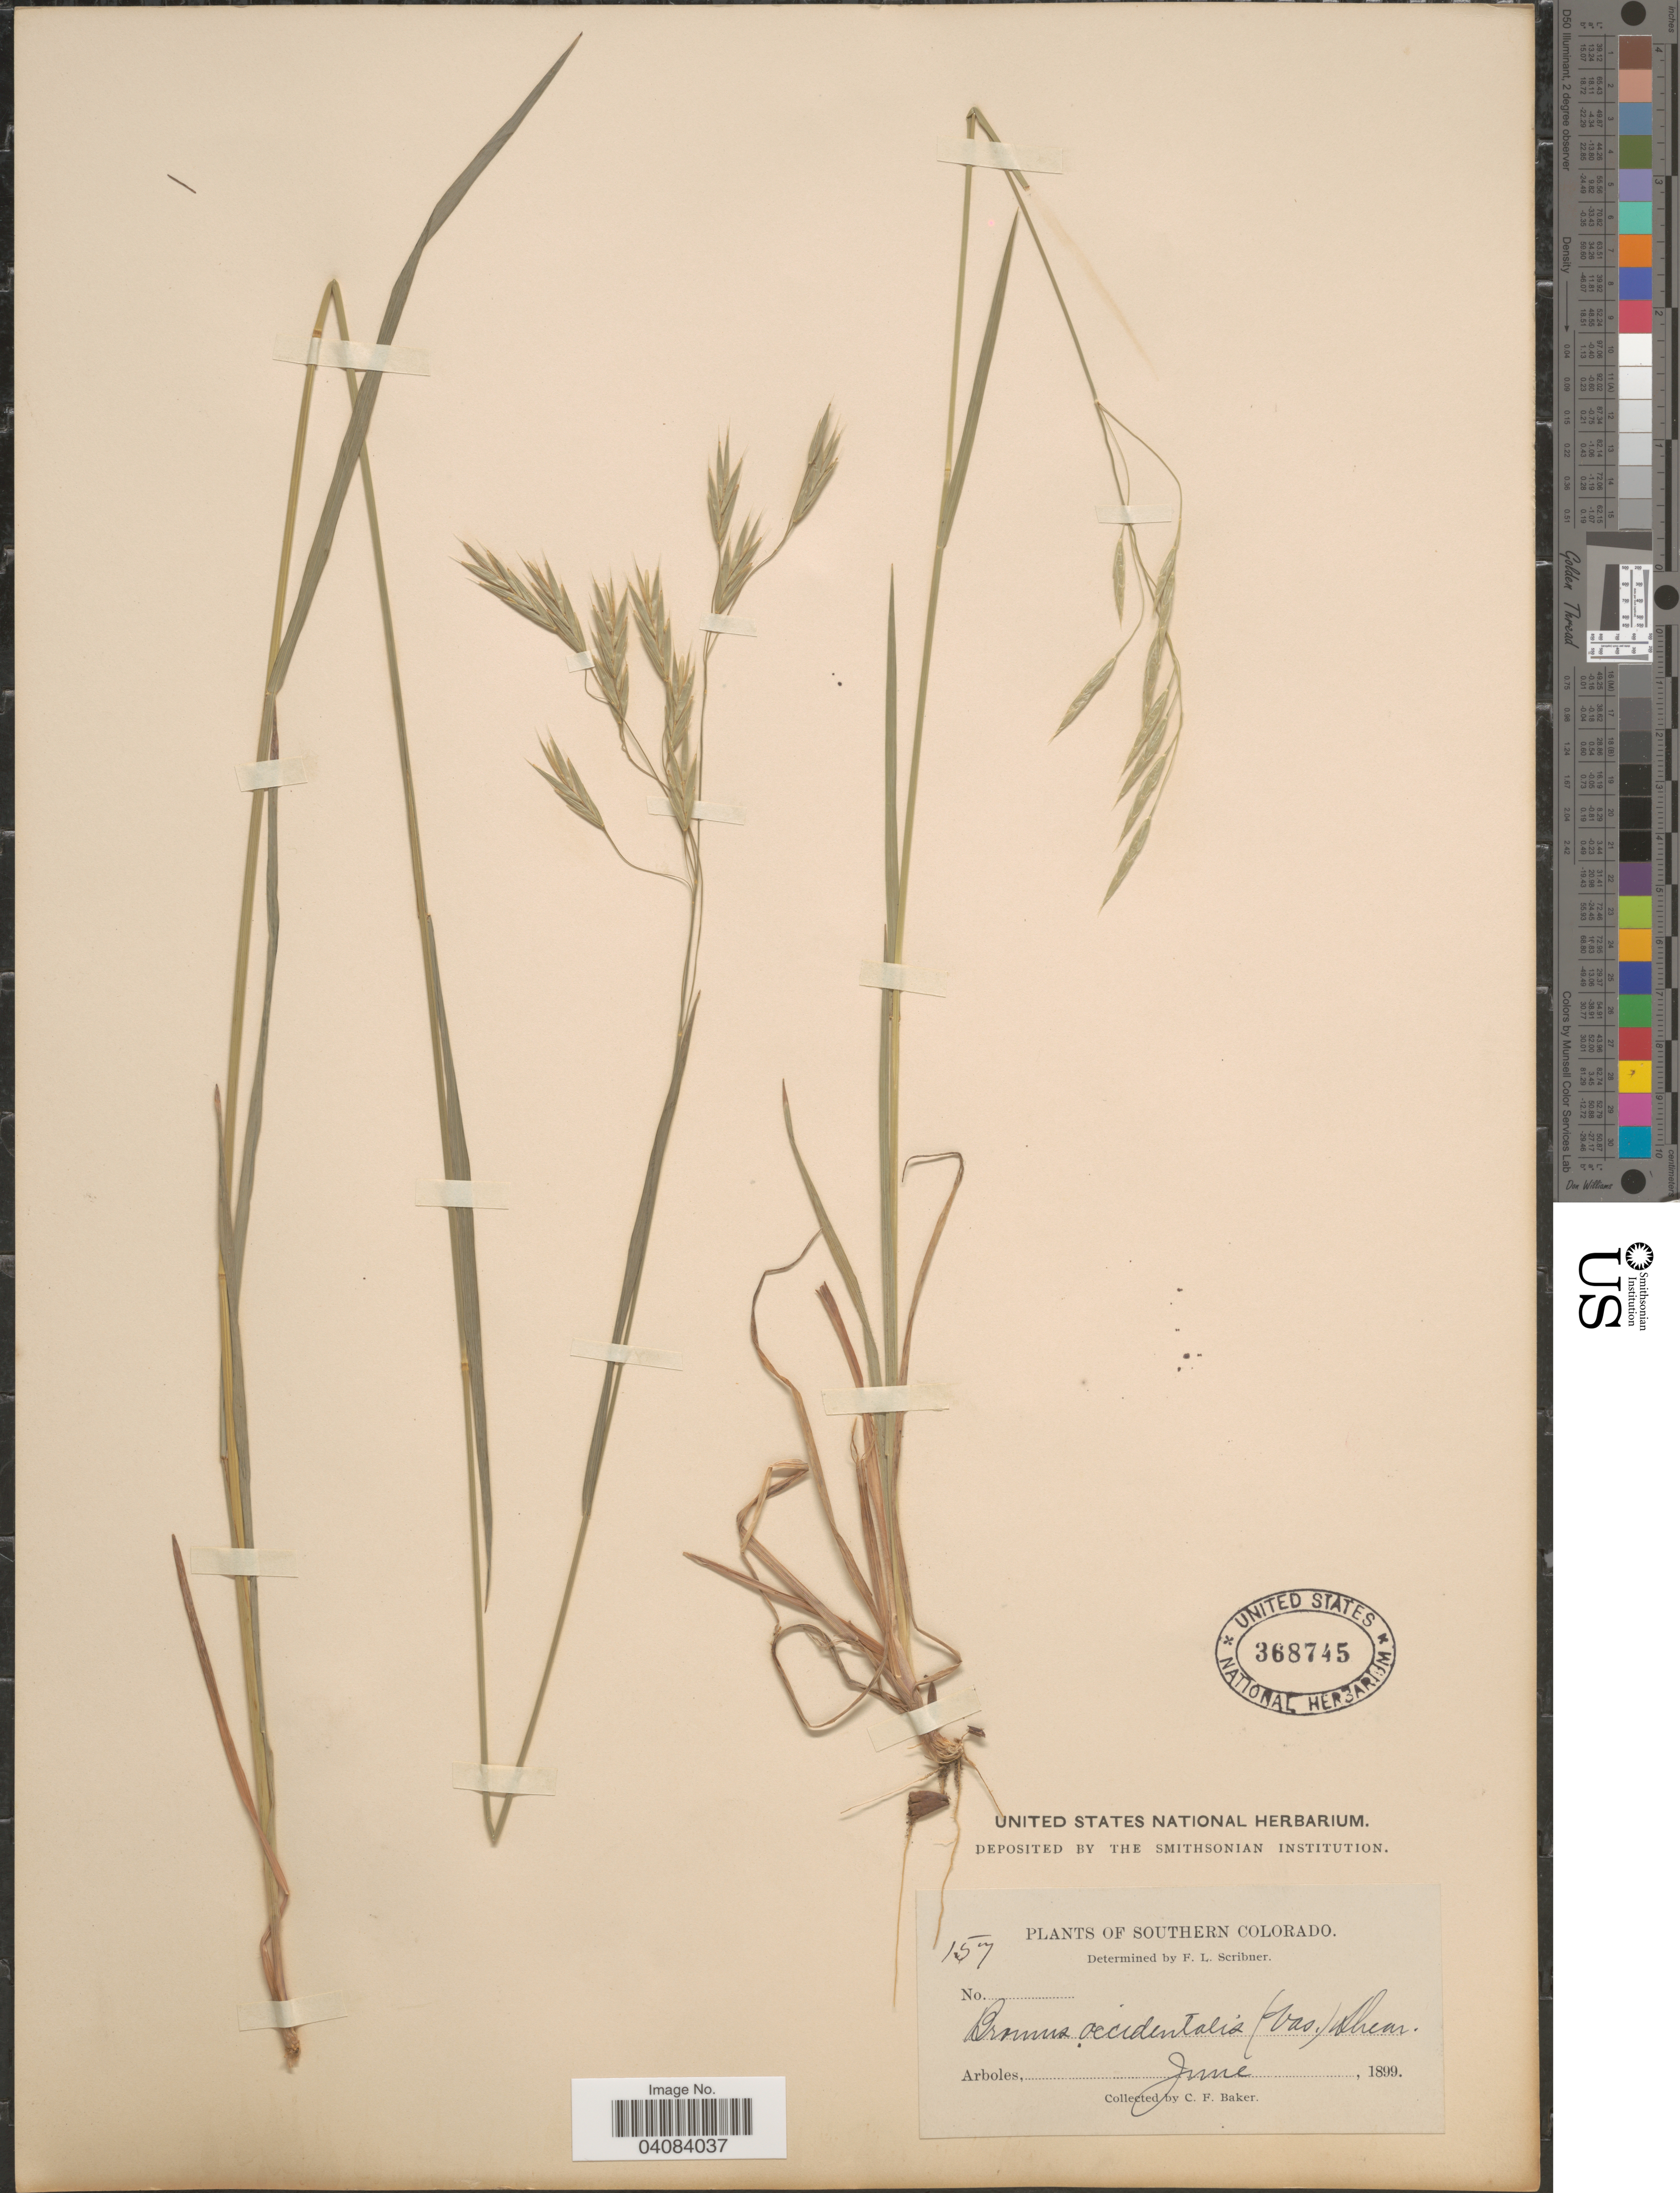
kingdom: Plantae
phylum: Tracheophyta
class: Liliopsida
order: Poales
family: Poaceae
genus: Bromus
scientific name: Bromus porteri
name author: (J.M. Coult.) Nash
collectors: C. F. Baker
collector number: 157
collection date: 1899-06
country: United States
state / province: Colorado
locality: Southern Colorado. Arboles.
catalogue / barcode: US 368745